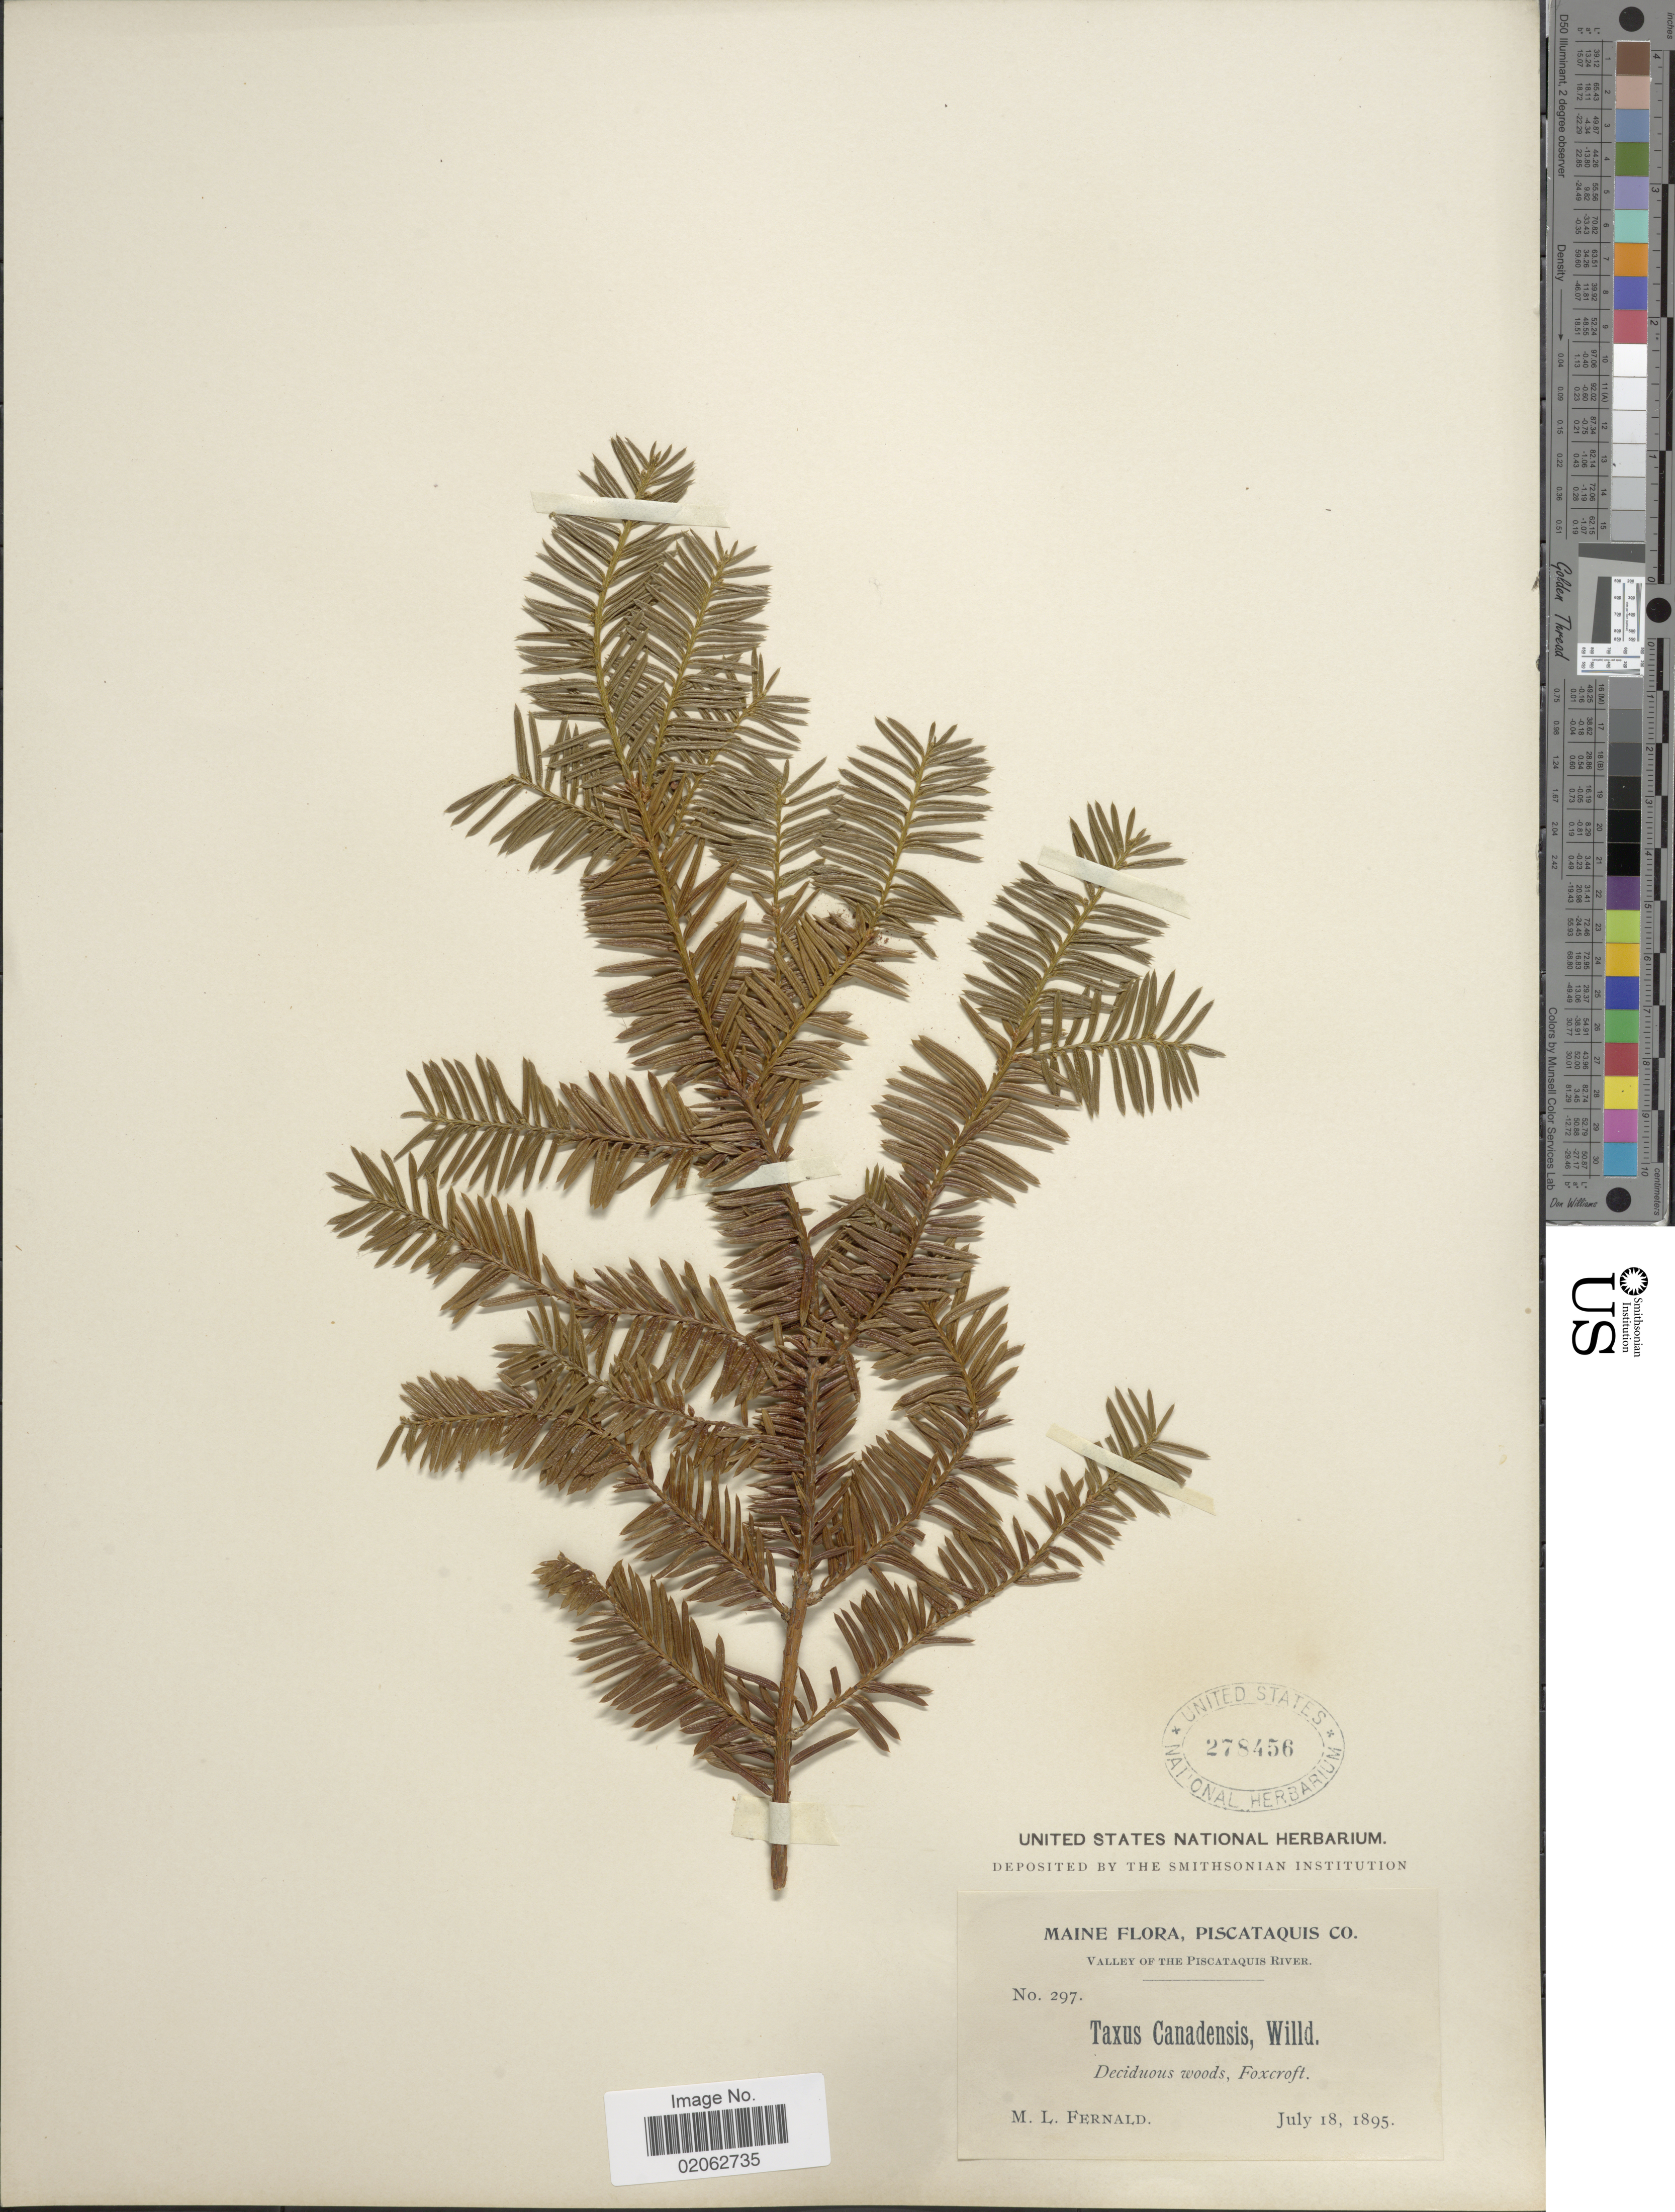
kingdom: Plantae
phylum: Tracheophyta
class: Pinopsida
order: Pinales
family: Taxaceae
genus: Taxus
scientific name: Taxus canadensis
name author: Marshall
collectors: M. L. Fernald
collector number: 297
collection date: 1895-07-18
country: United States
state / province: Maine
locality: Piscataquis Co., Deciduous woods, Foxcroft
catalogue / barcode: US 278456